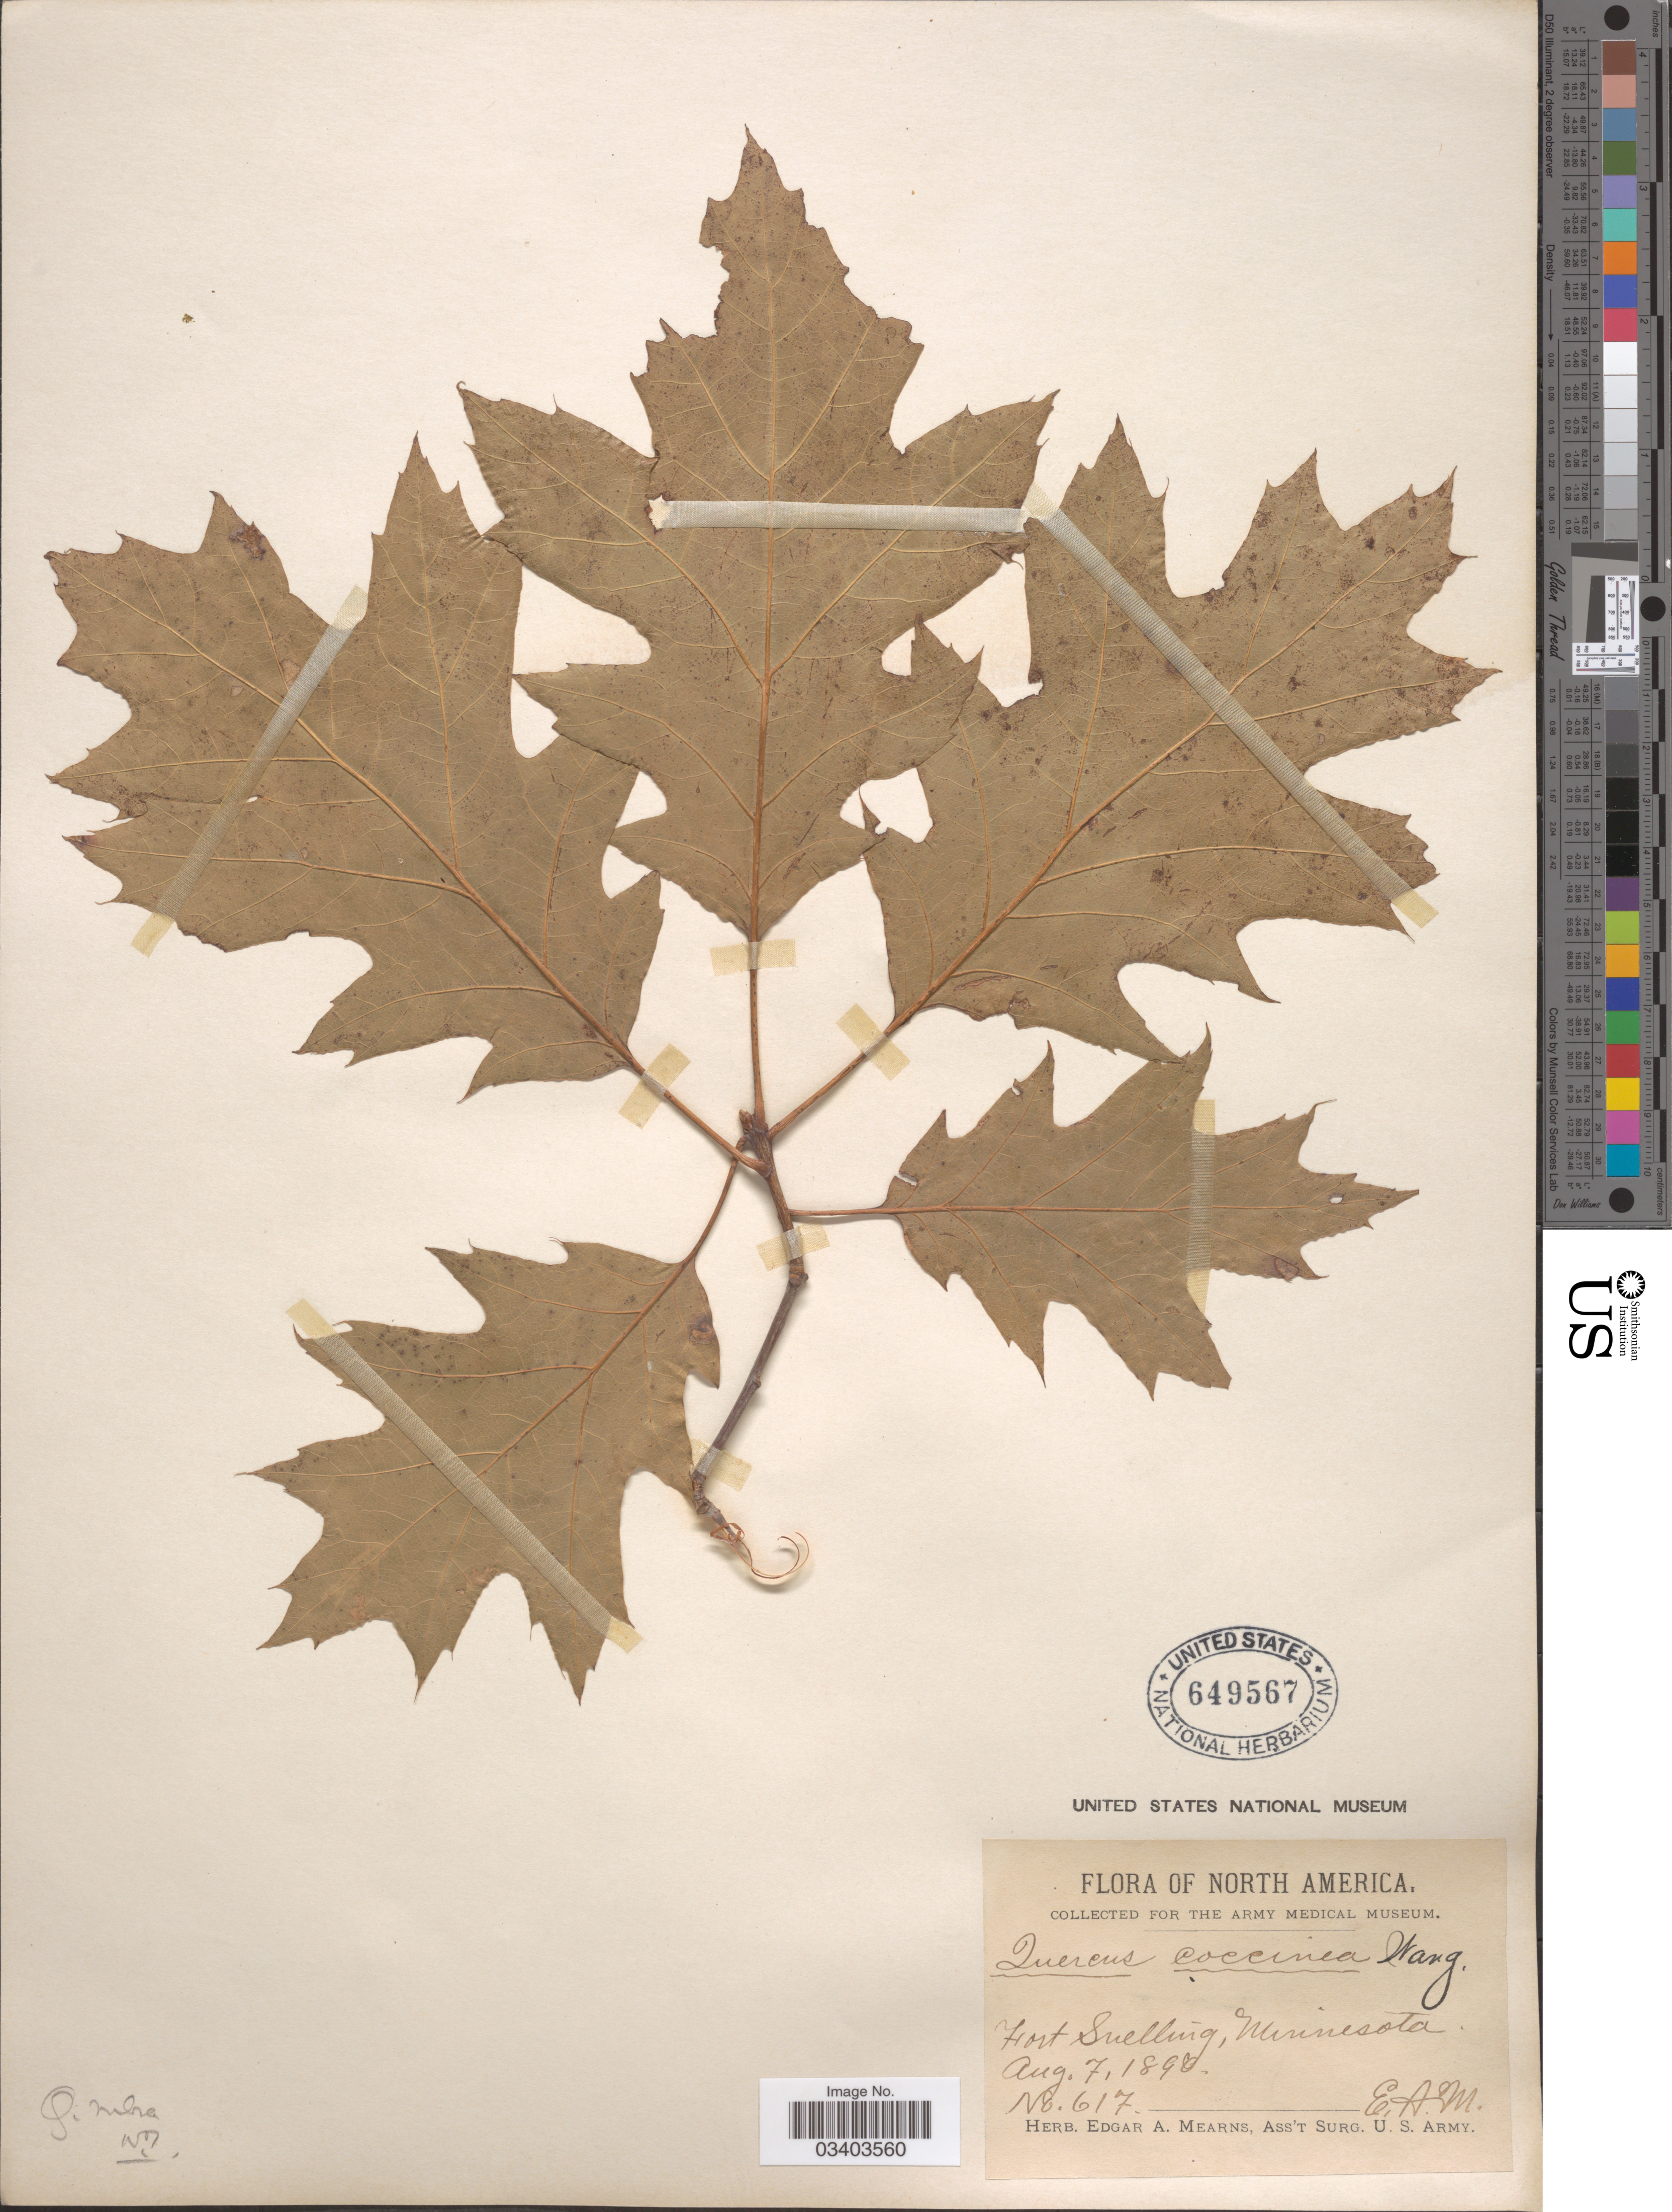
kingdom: Plantae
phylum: Tracheophyta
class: Magnoliopsida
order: Fagales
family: Fagaceae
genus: Quercus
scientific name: Quercus borealis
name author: F. Michx.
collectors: E. A. Mearns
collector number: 617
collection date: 1890-08-07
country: United States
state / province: Minnesota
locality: Fort Snelling.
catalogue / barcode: US 649567